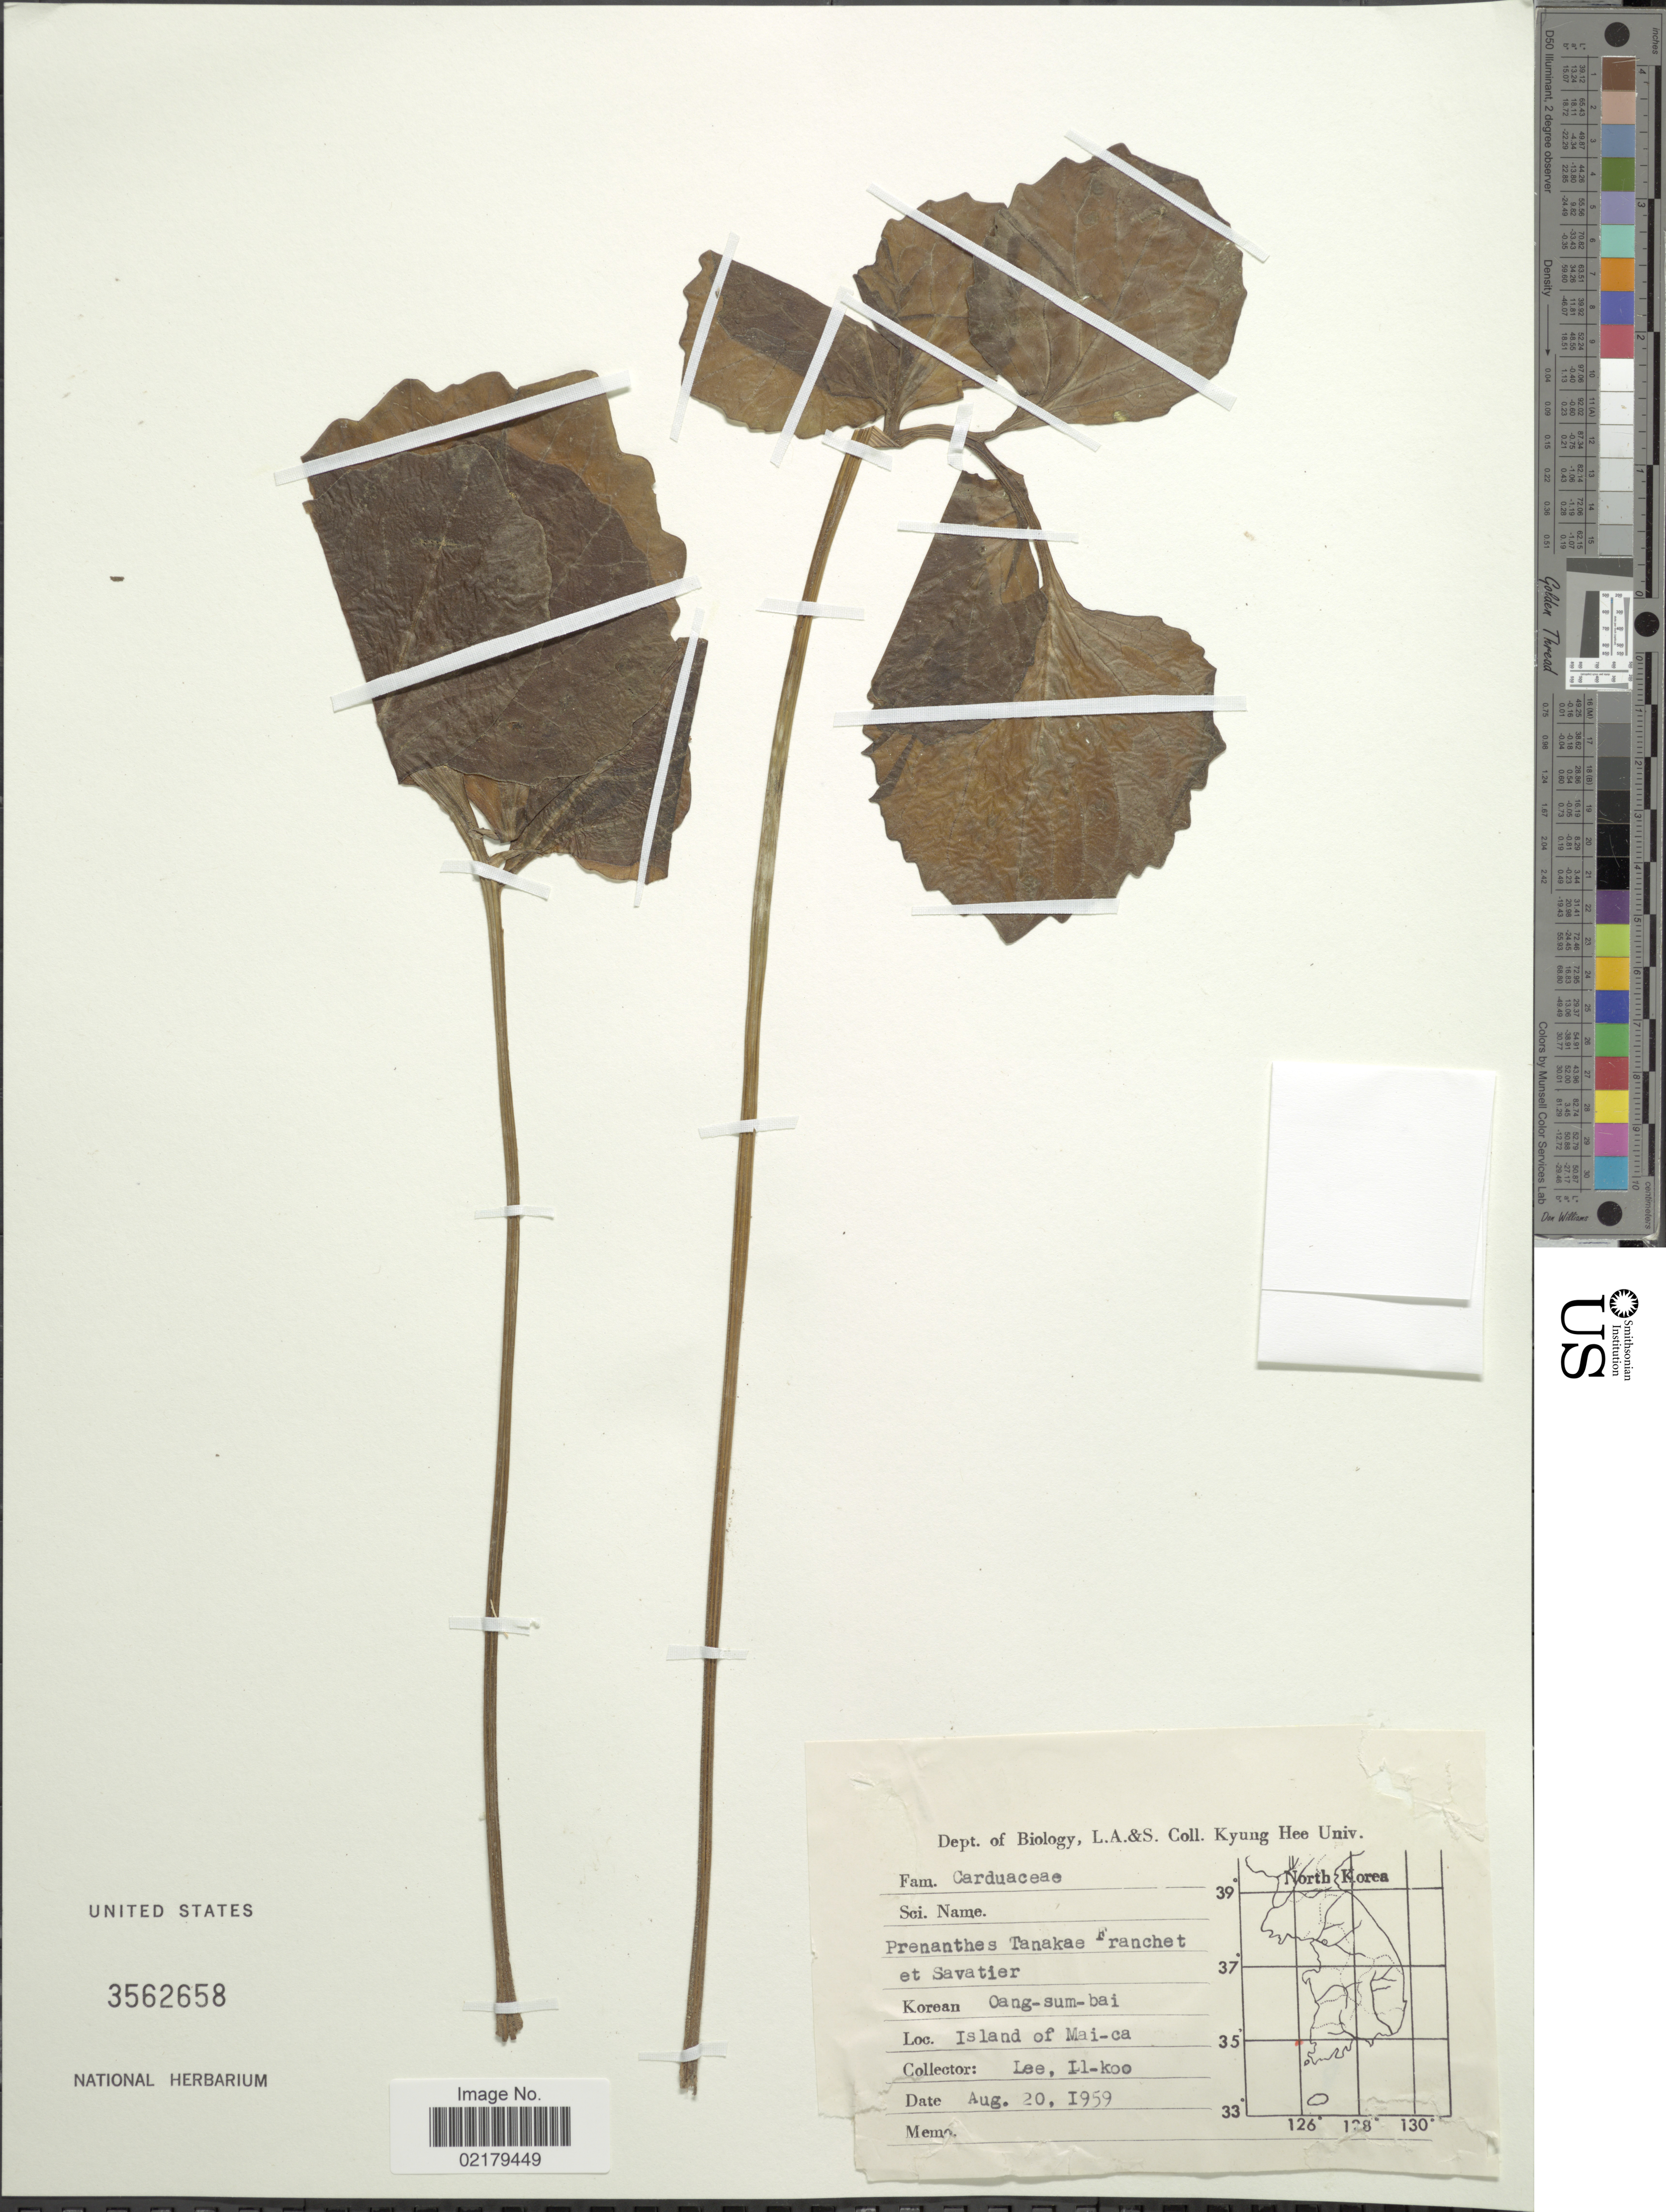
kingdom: Plantae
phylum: Tracheophyta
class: Magnoliopsida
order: Asterales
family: Asteraceae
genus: Prenanthes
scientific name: Prenanthes tanakae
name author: (Koidz.) Koidz.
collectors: Il-Ko Lee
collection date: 1959-08-20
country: South Korea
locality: Island of Mai-ca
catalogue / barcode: US 3562658